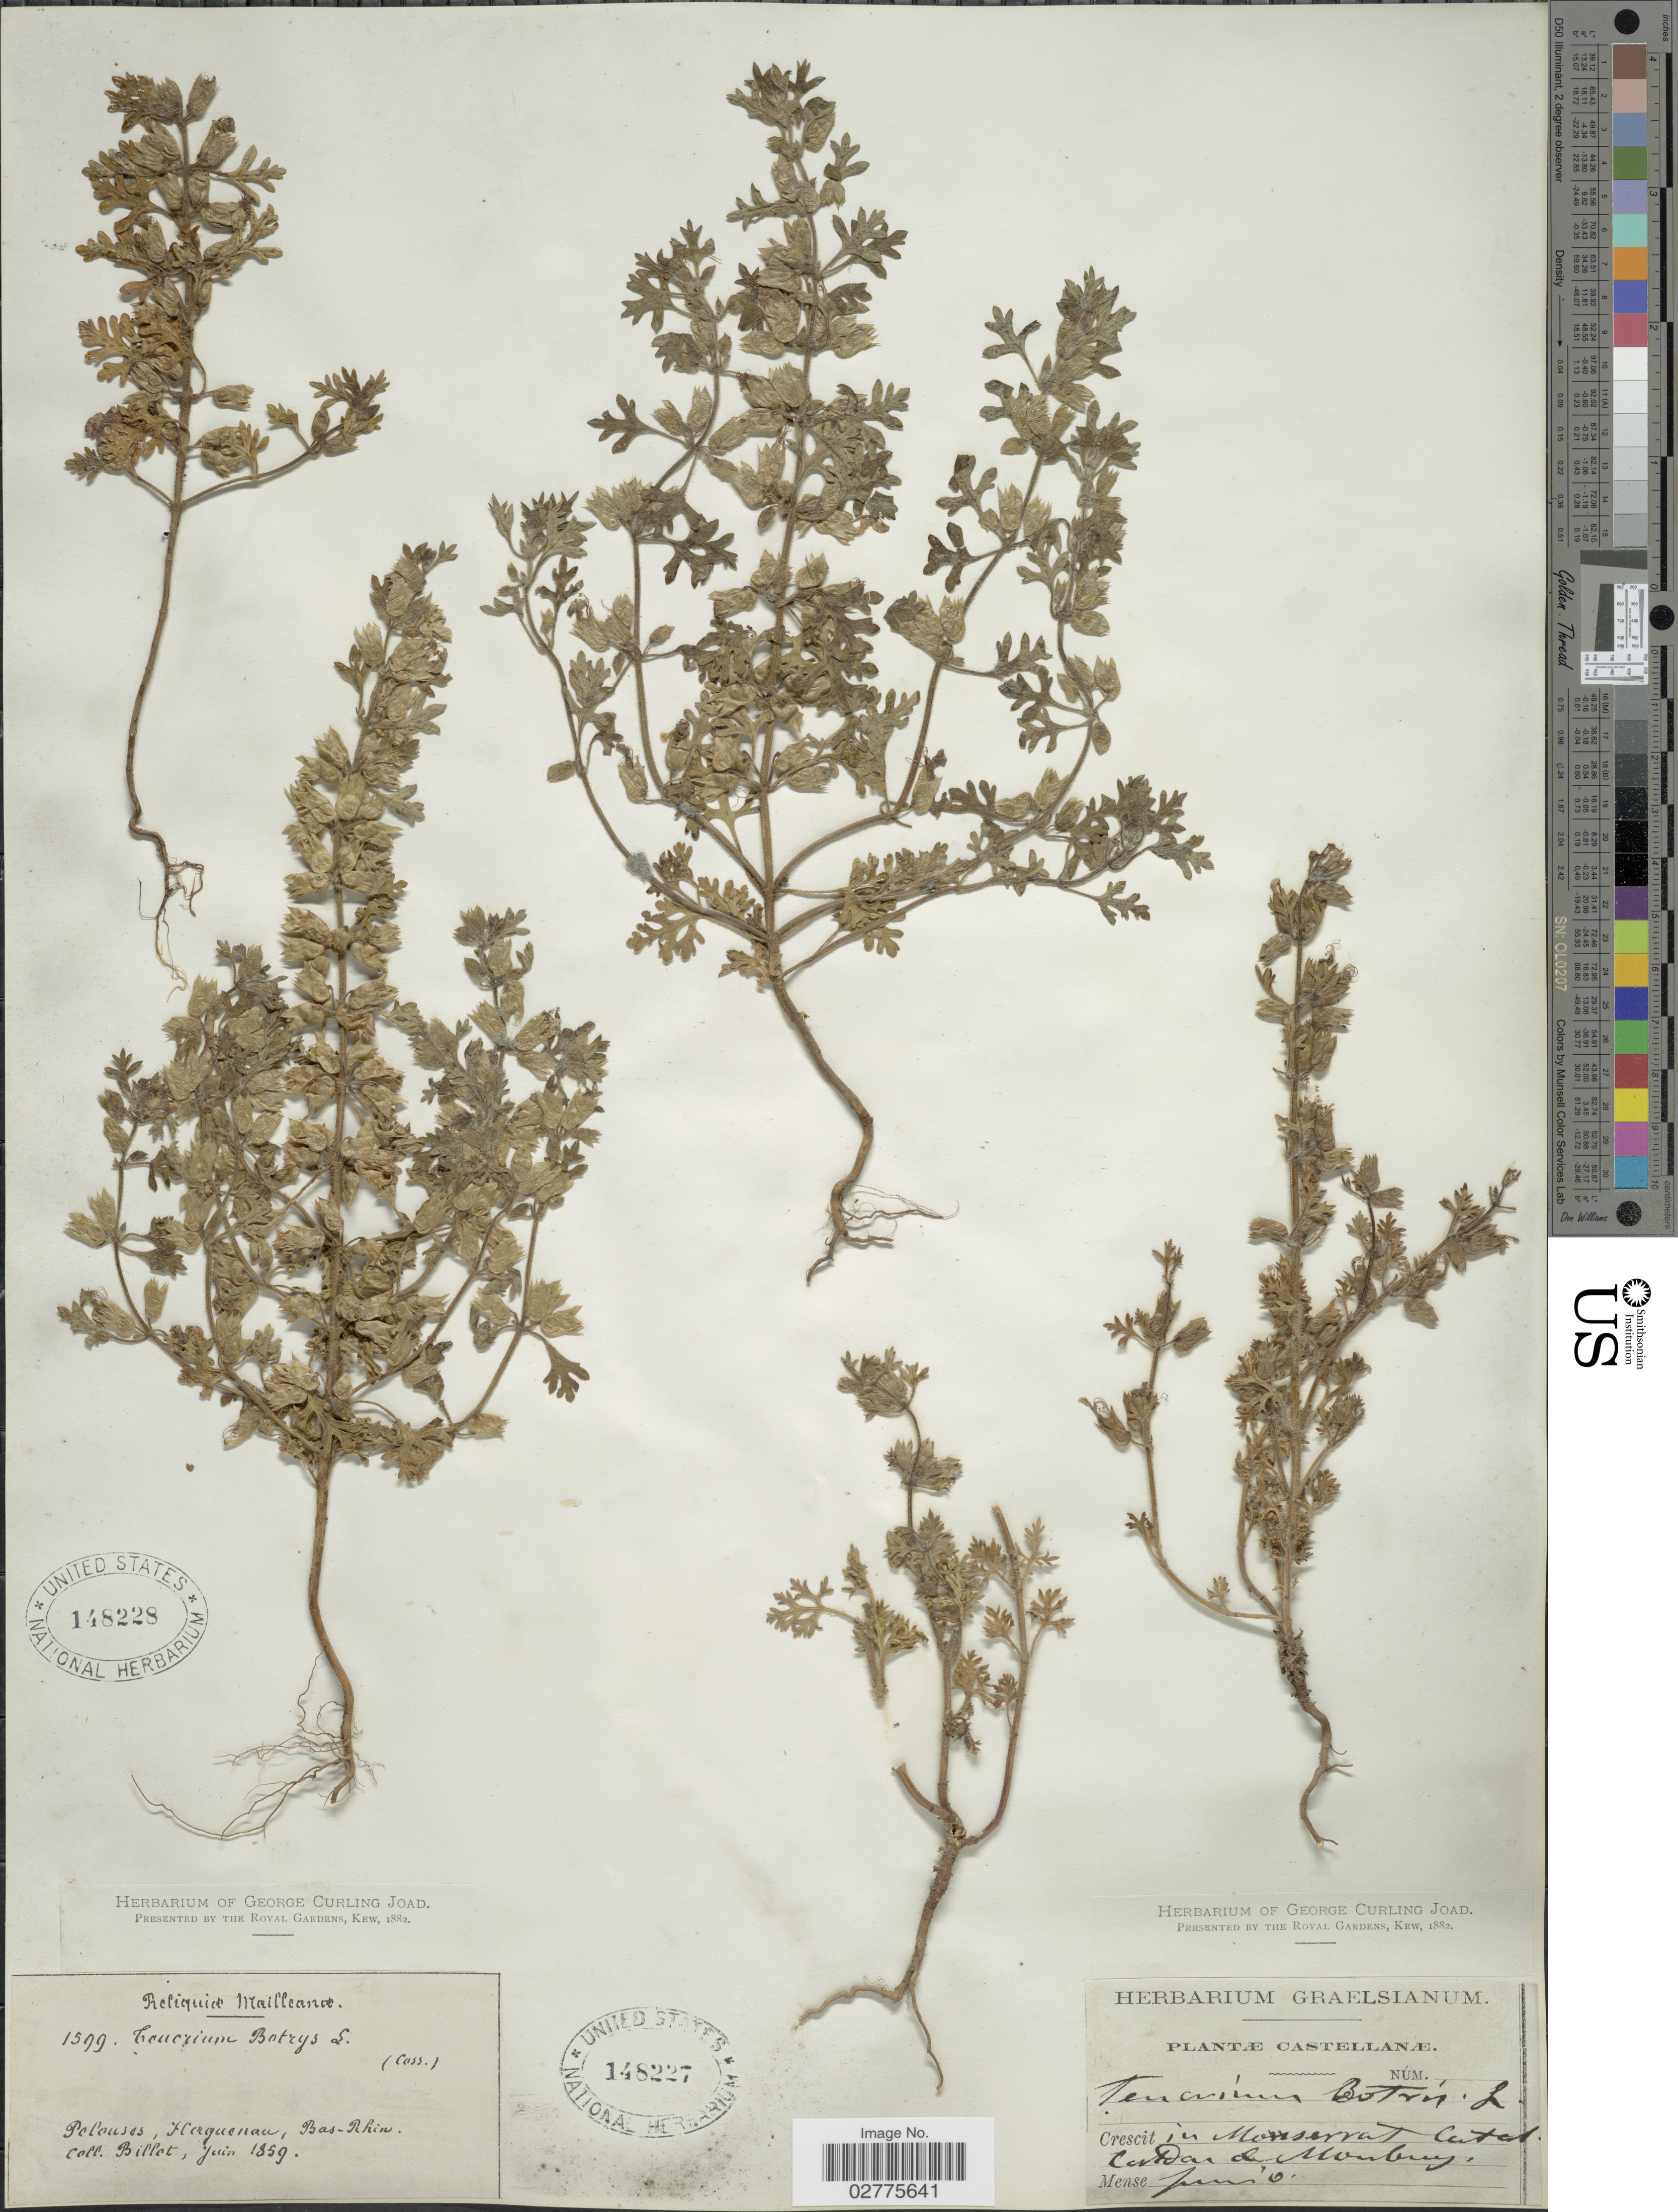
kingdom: Plantae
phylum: Tracheophyta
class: Magnoliopsida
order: Lamiales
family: Lamiaceae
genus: Teucrium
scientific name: Teucrium botrys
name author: L.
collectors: Billot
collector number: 1599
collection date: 1859-06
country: France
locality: Haguenau, Bas-Rhin.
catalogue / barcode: US 148228